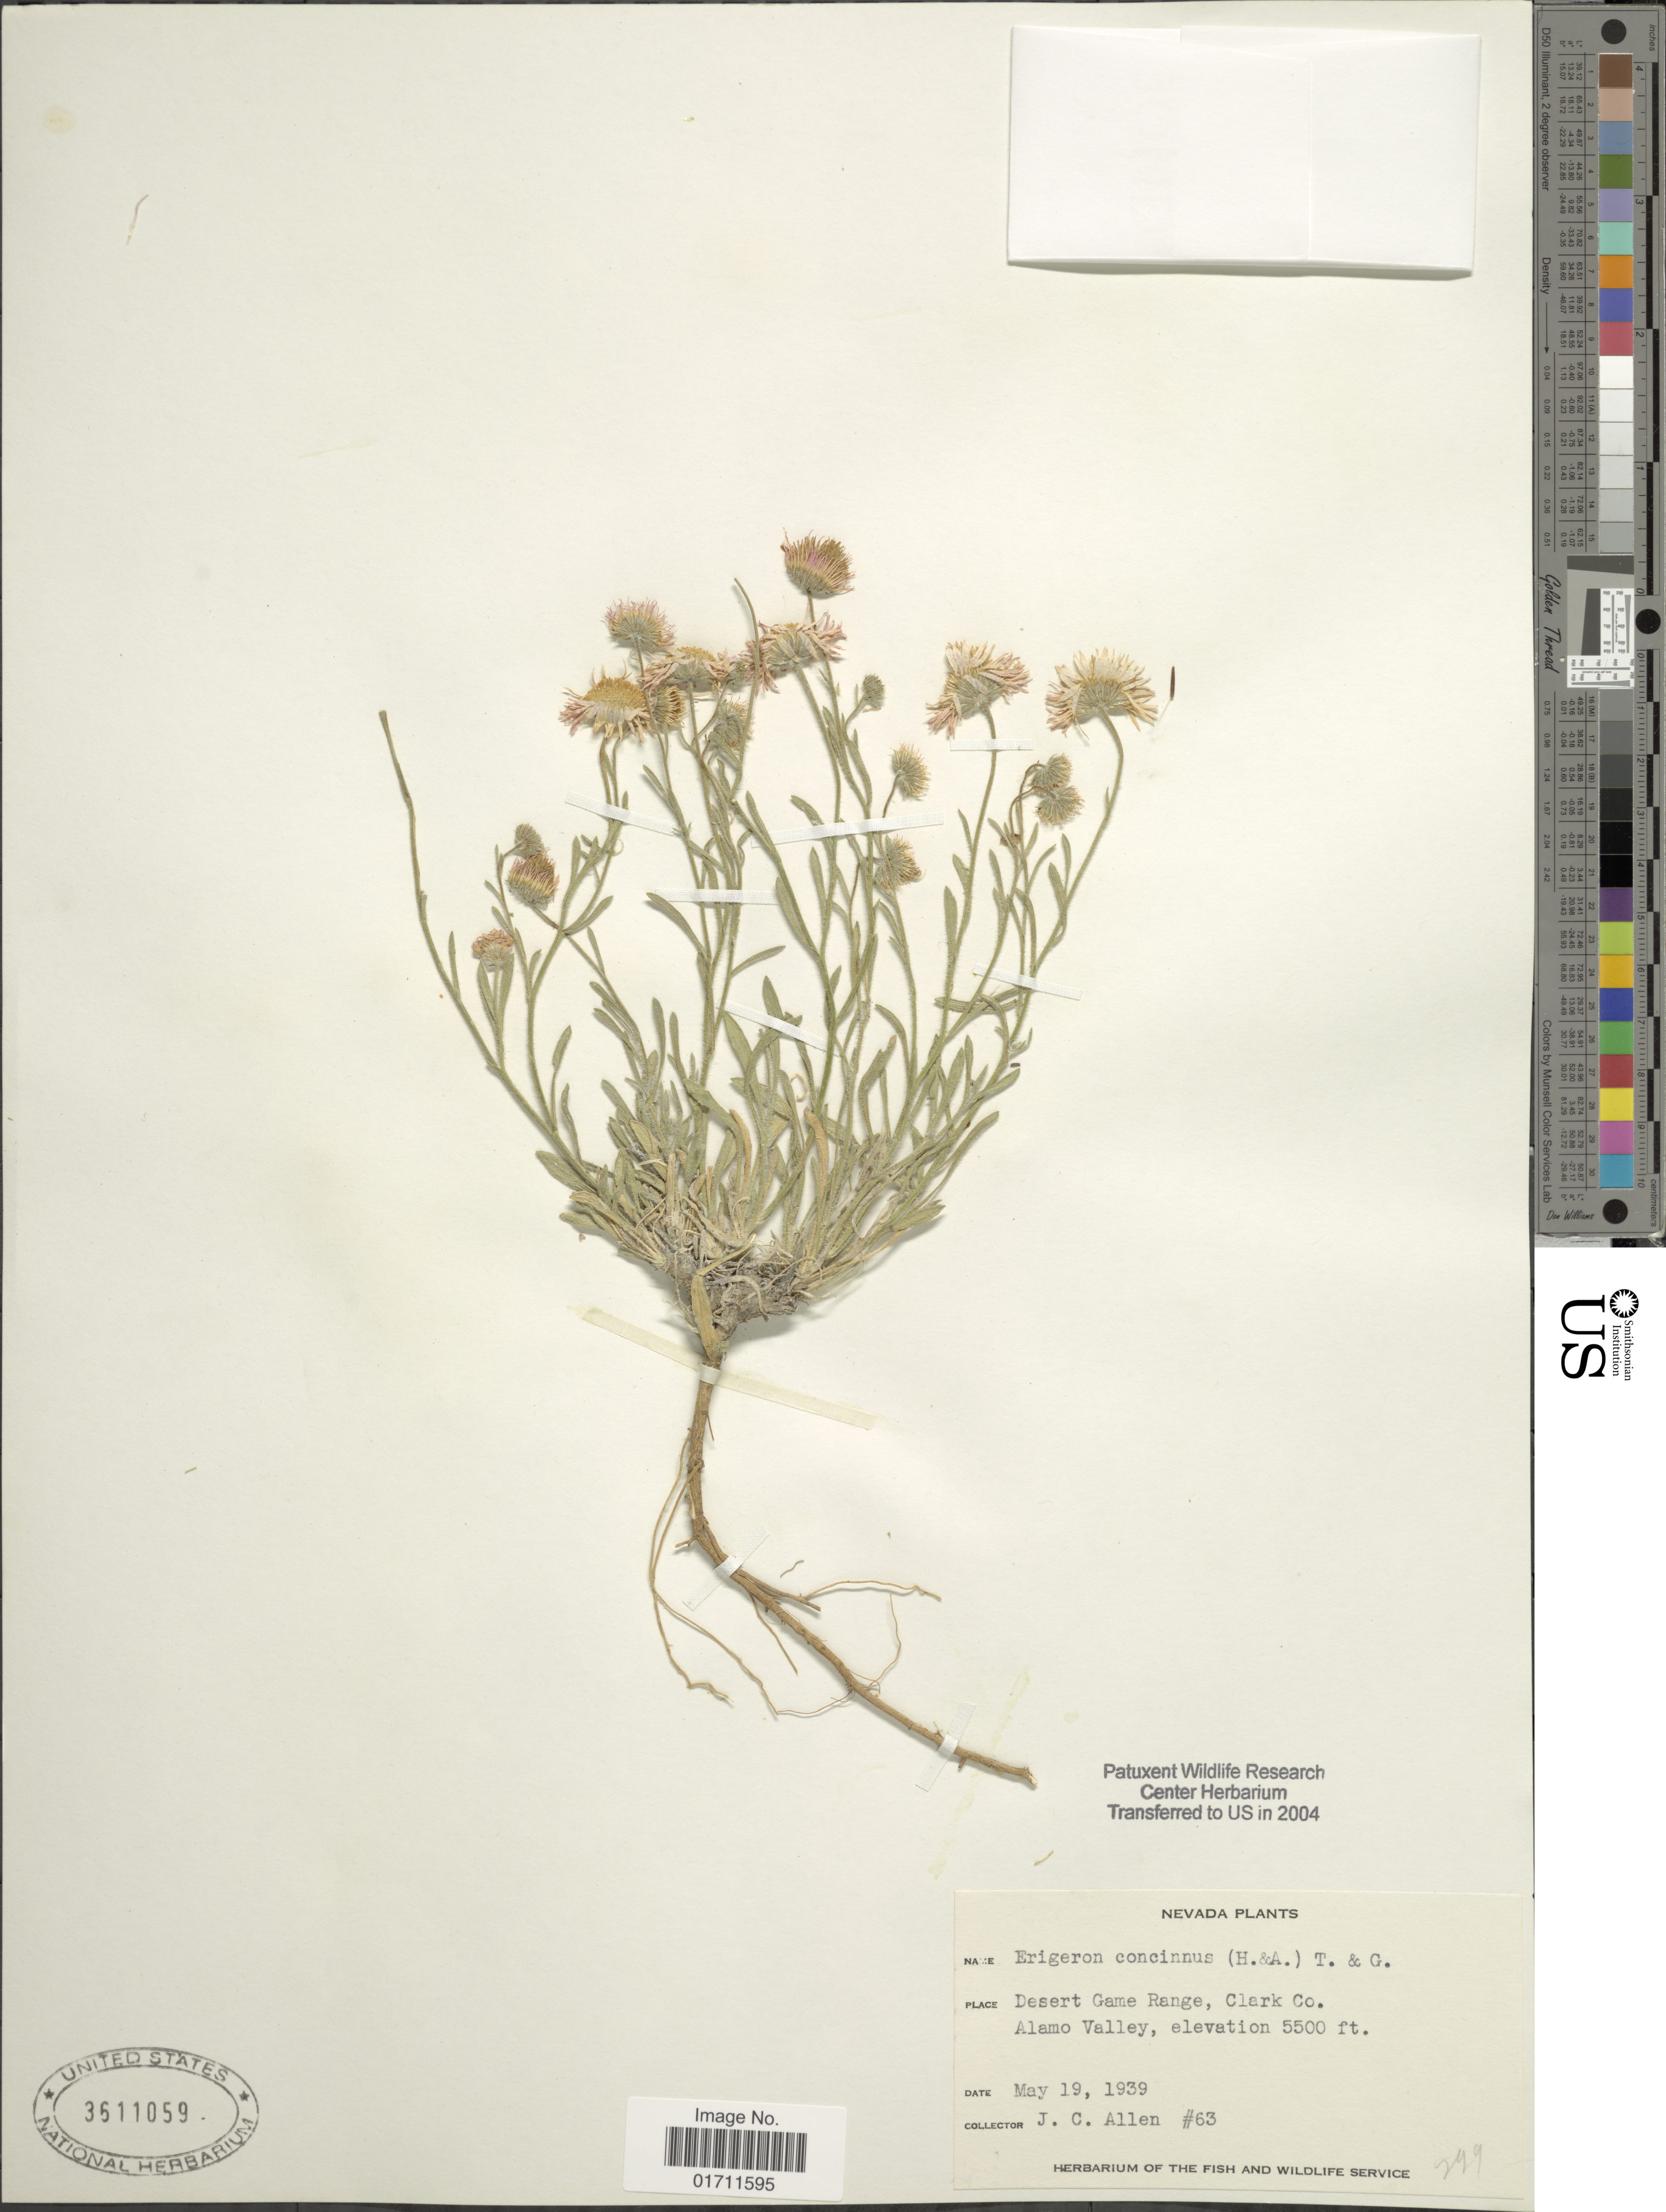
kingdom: Plantae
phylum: Tracheophyta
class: Magnoliopsida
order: Asterales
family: Asteraceae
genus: Erigeron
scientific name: Erigeron concinnus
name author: (Hook. & Arn.) Torr. & A. Gray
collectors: J. C. Allen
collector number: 63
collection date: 1939-05-19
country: United States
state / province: Nevada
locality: Desert Game Range, Clark Co. Alamo Valley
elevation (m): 1676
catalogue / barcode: US 3611059